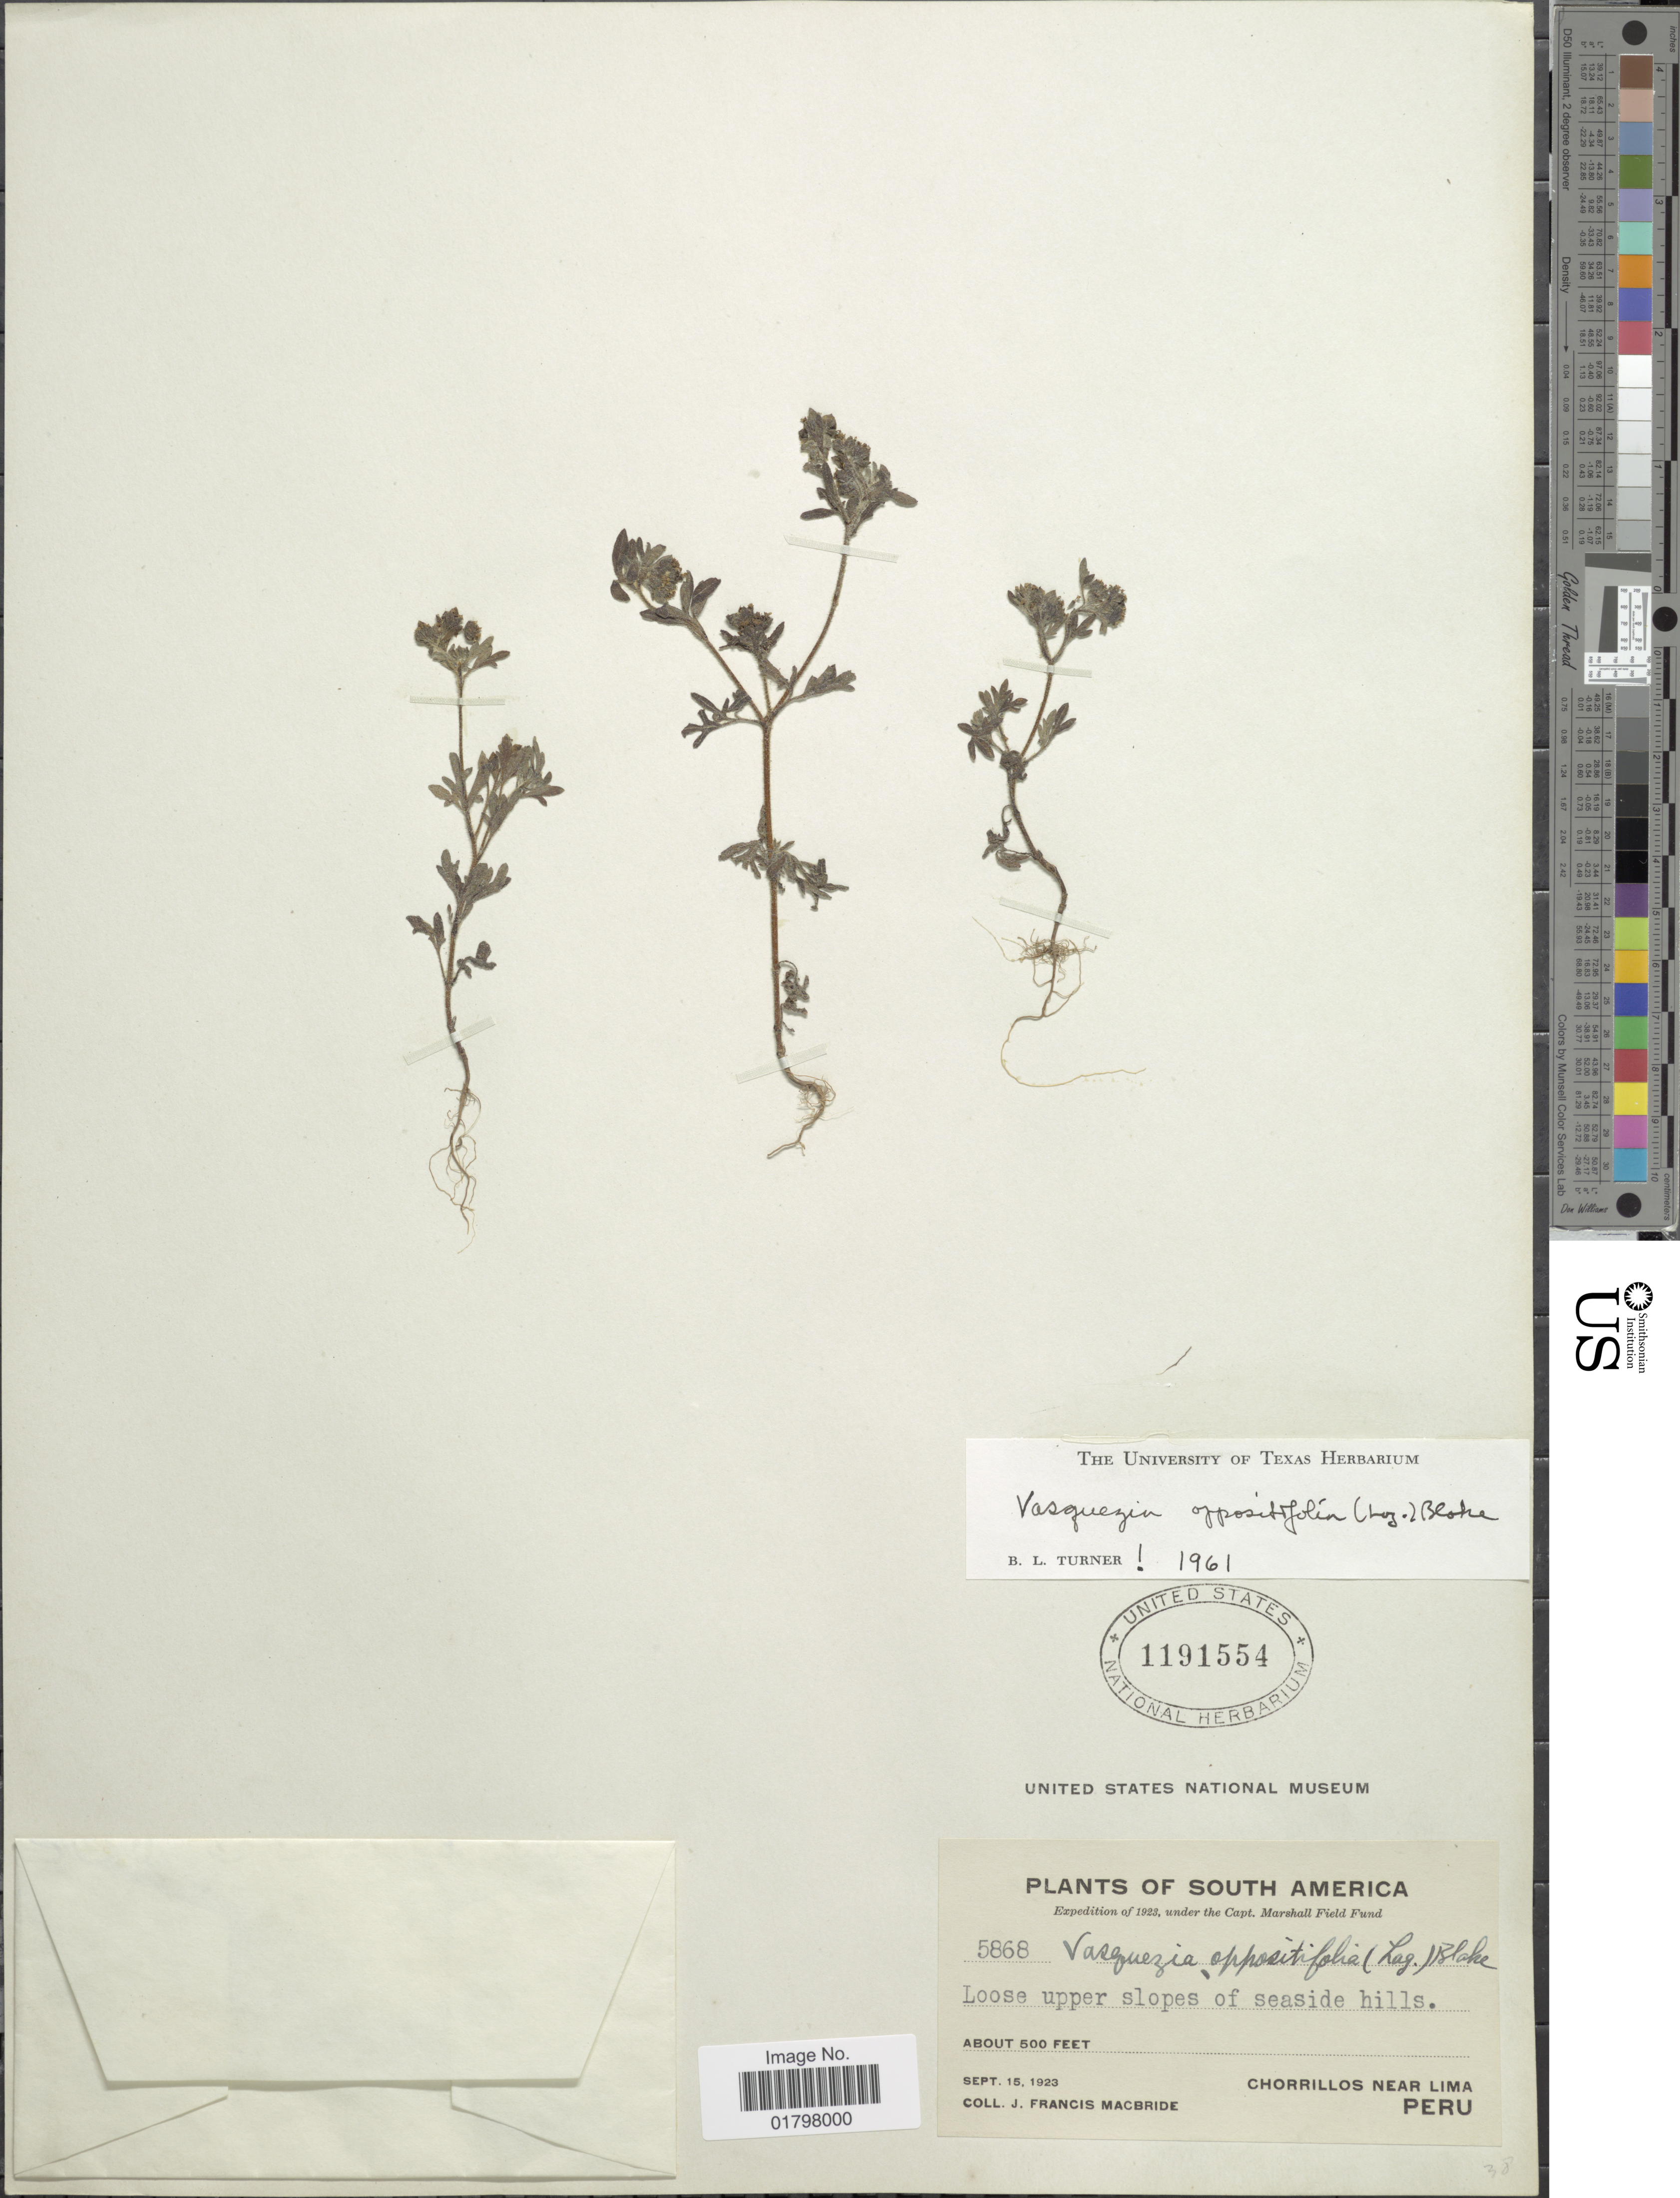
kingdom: Plantae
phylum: Tracheophyta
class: Magnoliopsida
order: Asterales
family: Asteraceae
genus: Vasquesia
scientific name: Vasquesia oppositifolia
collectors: J. F. Macbride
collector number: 5868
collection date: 1923-09-15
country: Peru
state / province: Lima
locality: Loose upper slopes of seaside hills. Chorrillos near Lima. Peru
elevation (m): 152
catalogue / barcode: US 1191554